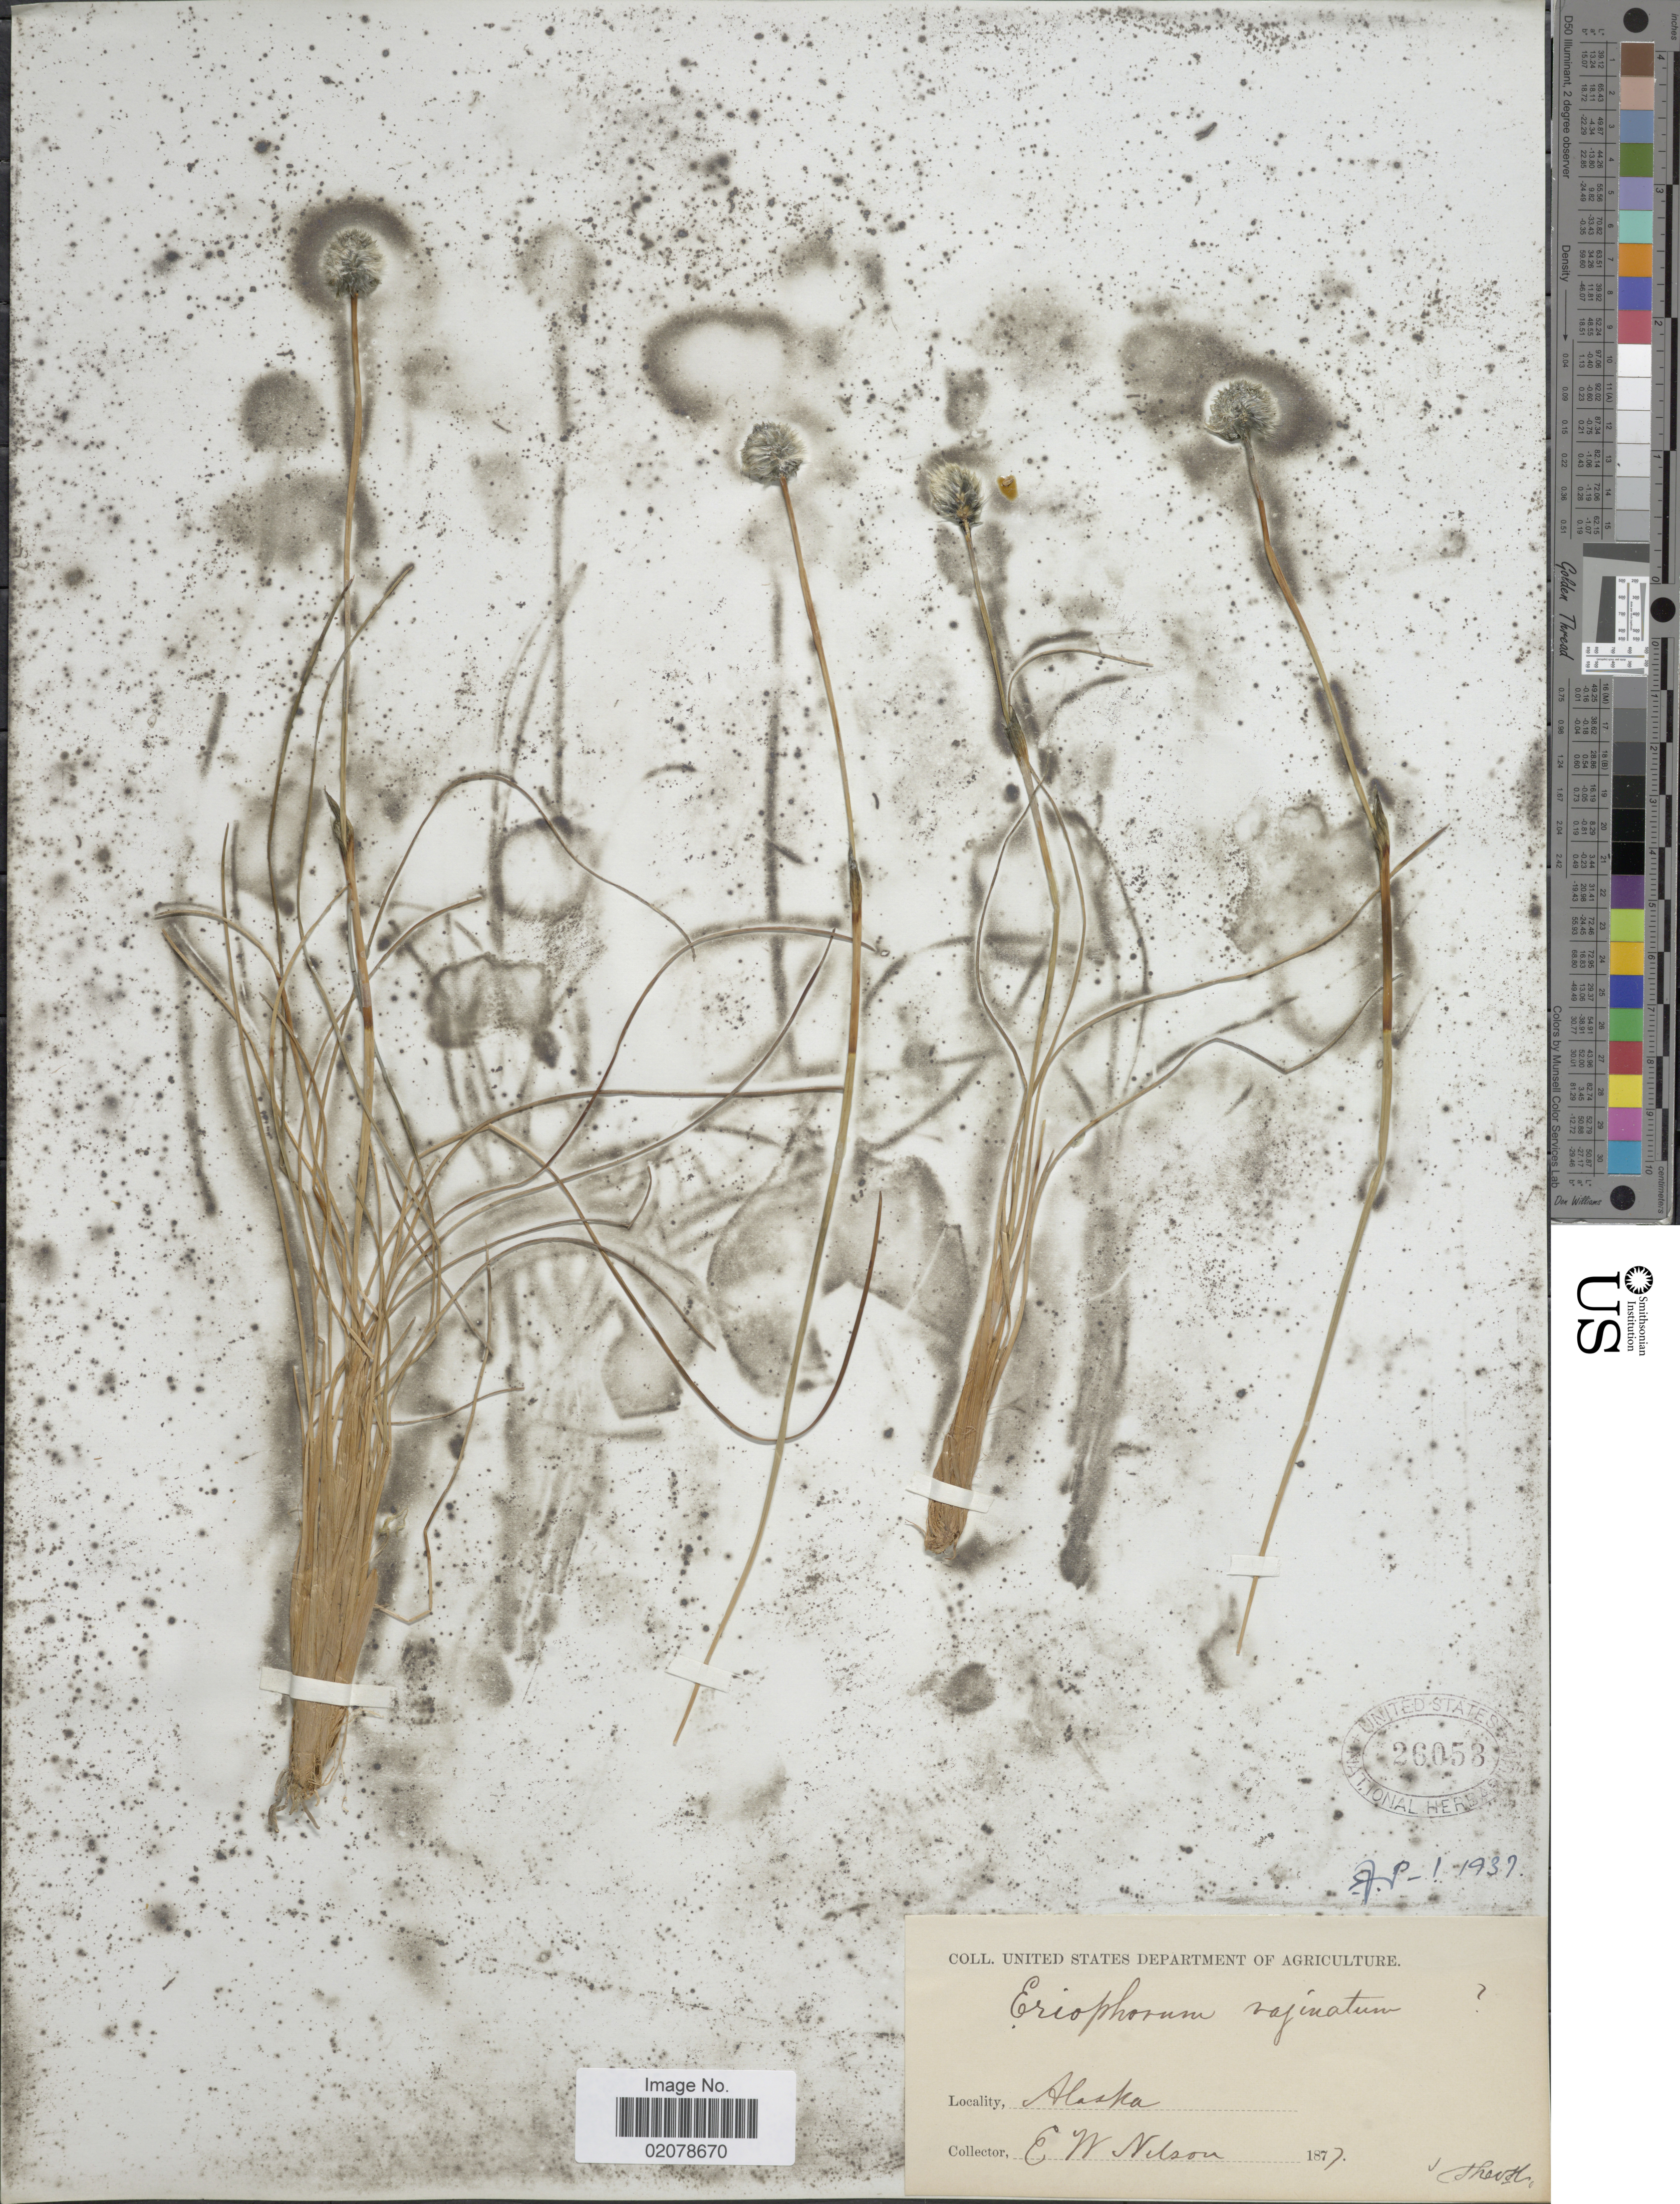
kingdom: Plantae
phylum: Tracheophyta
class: Liliopsida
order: Poales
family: Cyperaceae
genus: Eriophorum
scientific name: Eriophorum vaginatum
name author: L.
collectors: E. W. Nelson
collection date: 1877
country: United States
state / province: Alaska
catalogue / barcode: US 26053